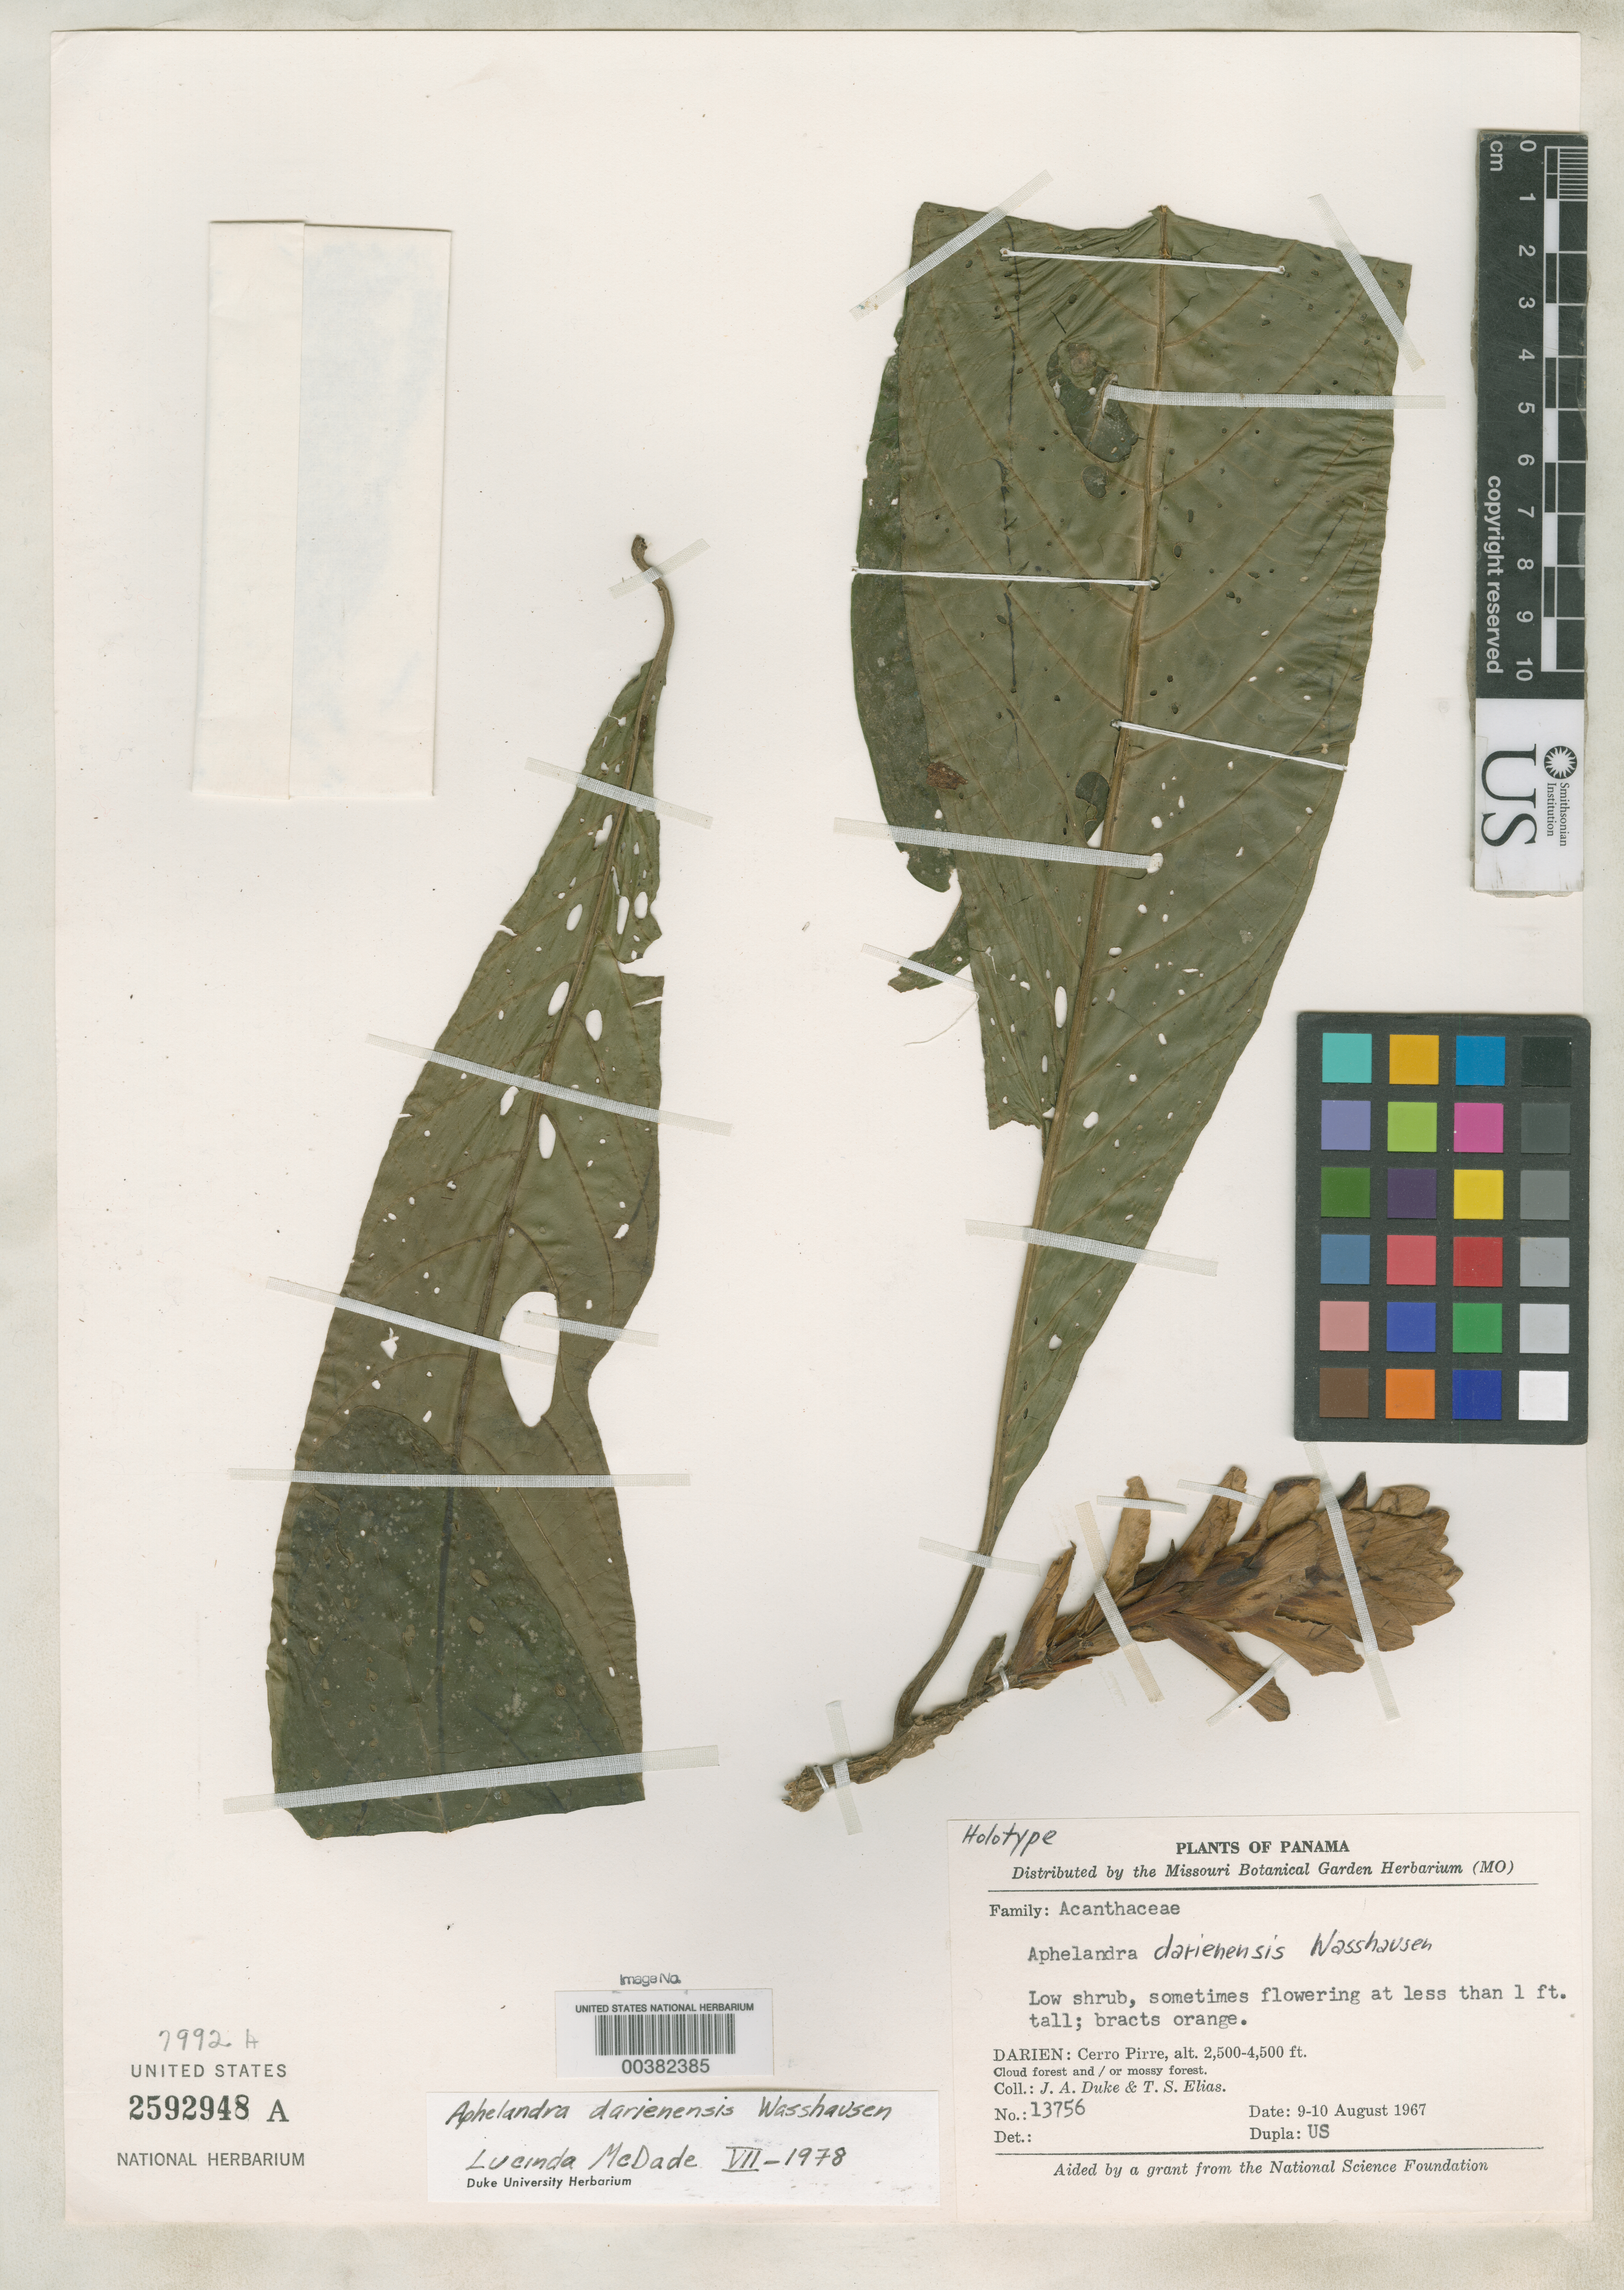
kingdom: Plantae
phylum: Tracheophyta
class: Magnoliopsida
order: Lamiales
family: Acanthaceae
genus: Aphelandra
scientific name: Aphelandra darienensis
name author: Wassh.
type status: Holotype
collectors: J. A. Duke & T. S. Elias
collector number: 13756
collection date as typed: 09 Aug 1967 to 10 Aug 1967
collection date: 1967-08-09/1967-08-10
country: Panama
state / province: Darién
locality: Cerro Pirre.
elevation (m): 762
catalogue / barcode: US 2592948A